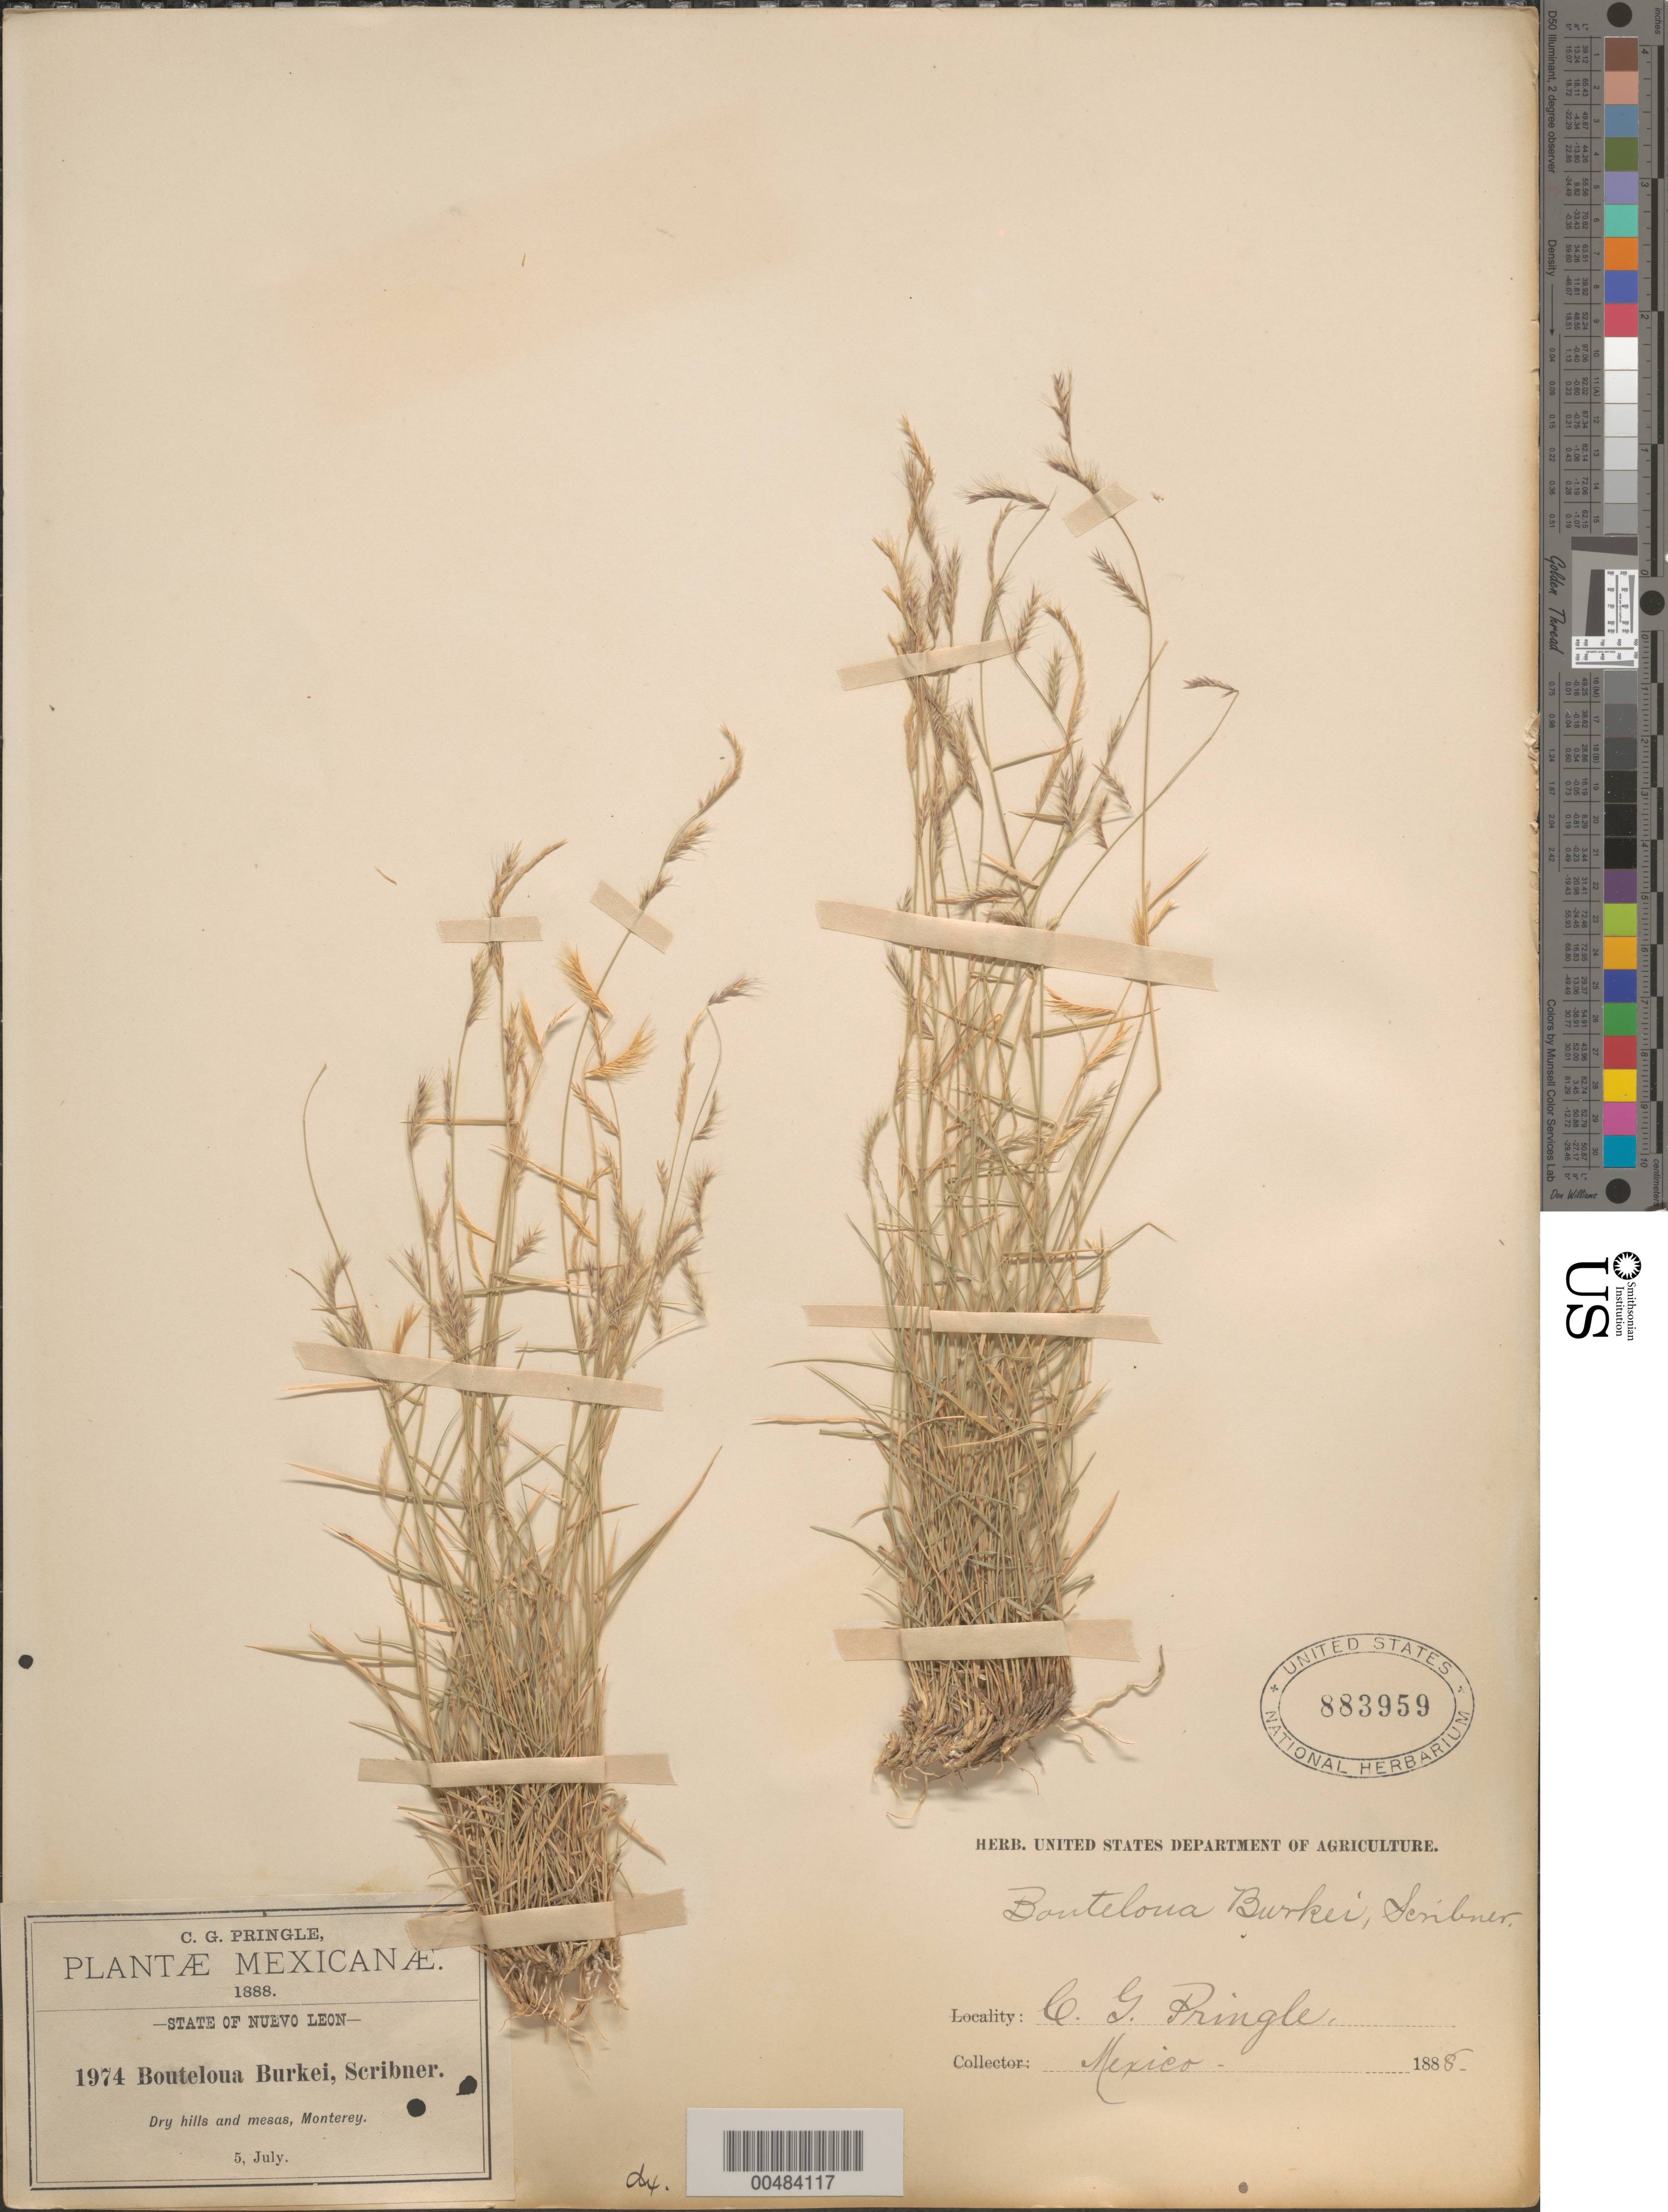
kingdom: Plantae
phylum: Tracheophyta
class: Liliopsida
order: Poales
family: Poaceae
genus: Bouteloua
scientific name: Bouteloua trifida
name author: Thurb.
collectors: C. G. Pringle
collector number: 1974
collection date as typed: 5 Jul 1888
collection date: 1888-07-05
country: Mexico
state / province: Nuevo León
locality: Monterey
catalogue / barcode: US 883959